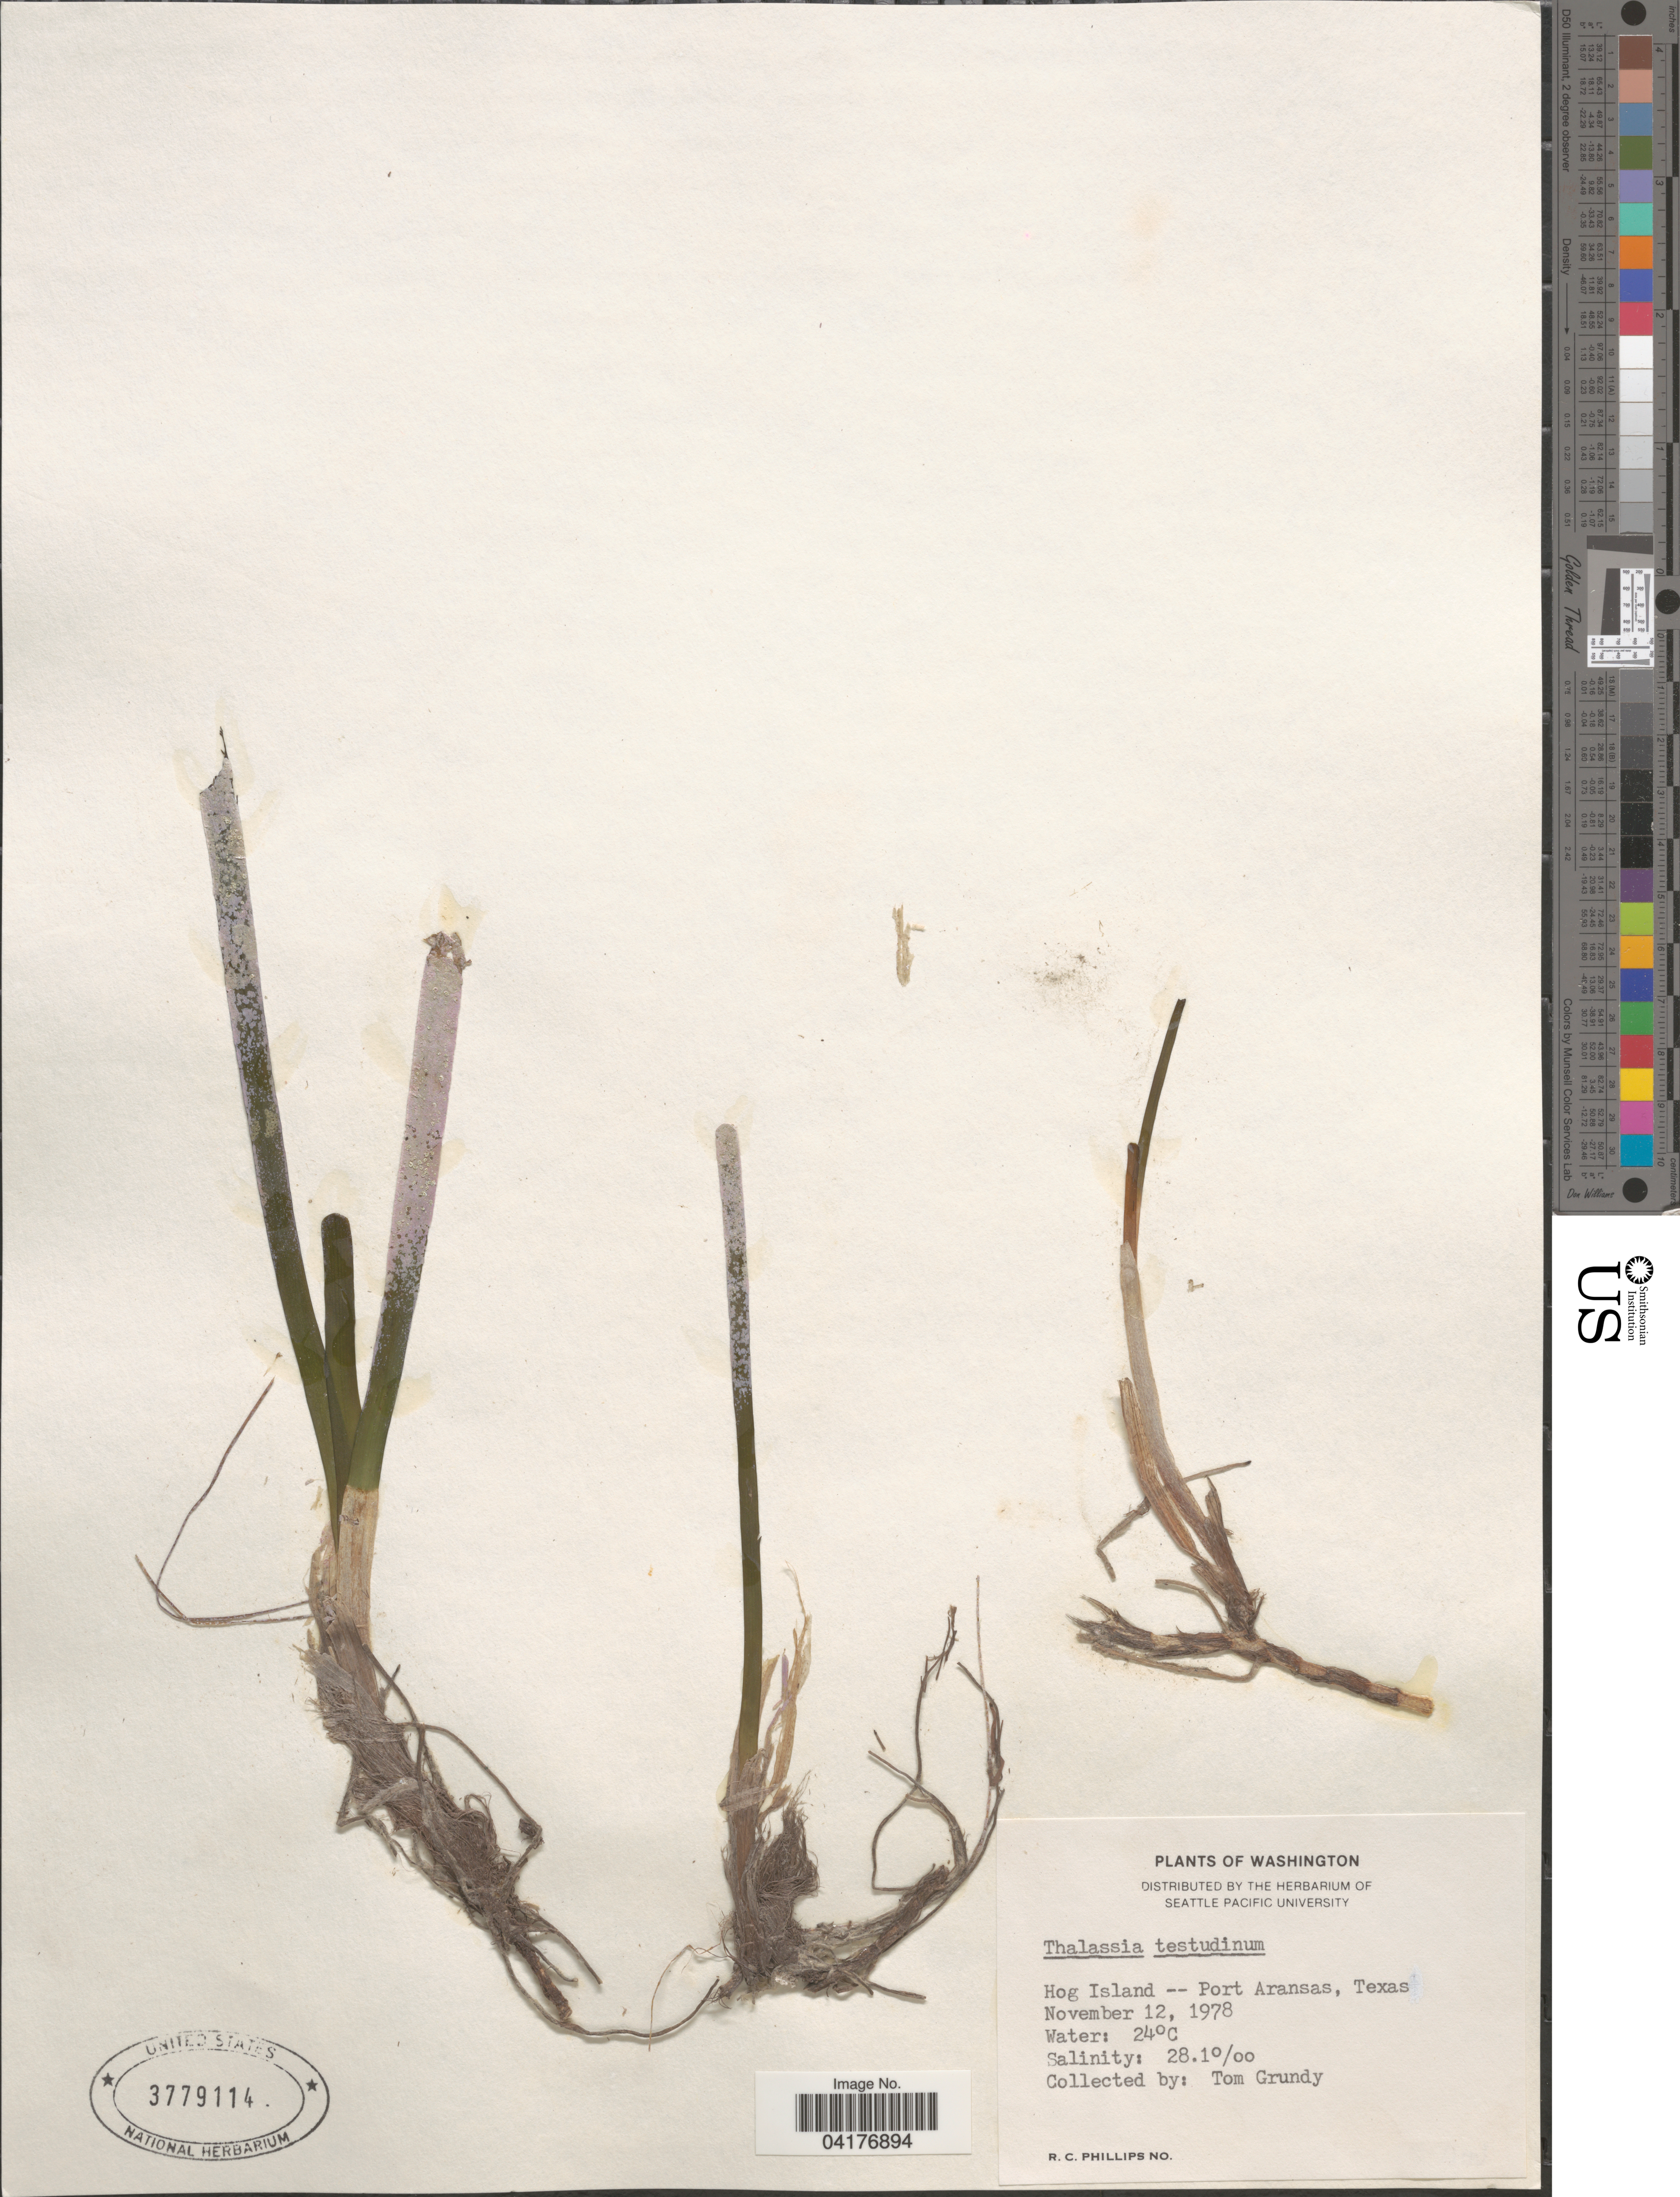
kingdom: Plantae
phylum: Tracheophyta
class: Liliopsida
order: Alismatales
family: Hydrocharitaceae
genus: Thalassia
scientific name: Thalassia testudinum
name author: Banks & Sol. ex K.D. Koenig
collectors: T. Grundy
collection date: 1978-11-12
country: United States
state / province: Texas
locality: Hog Island -- Port Aransas.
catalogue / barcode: US 3779114